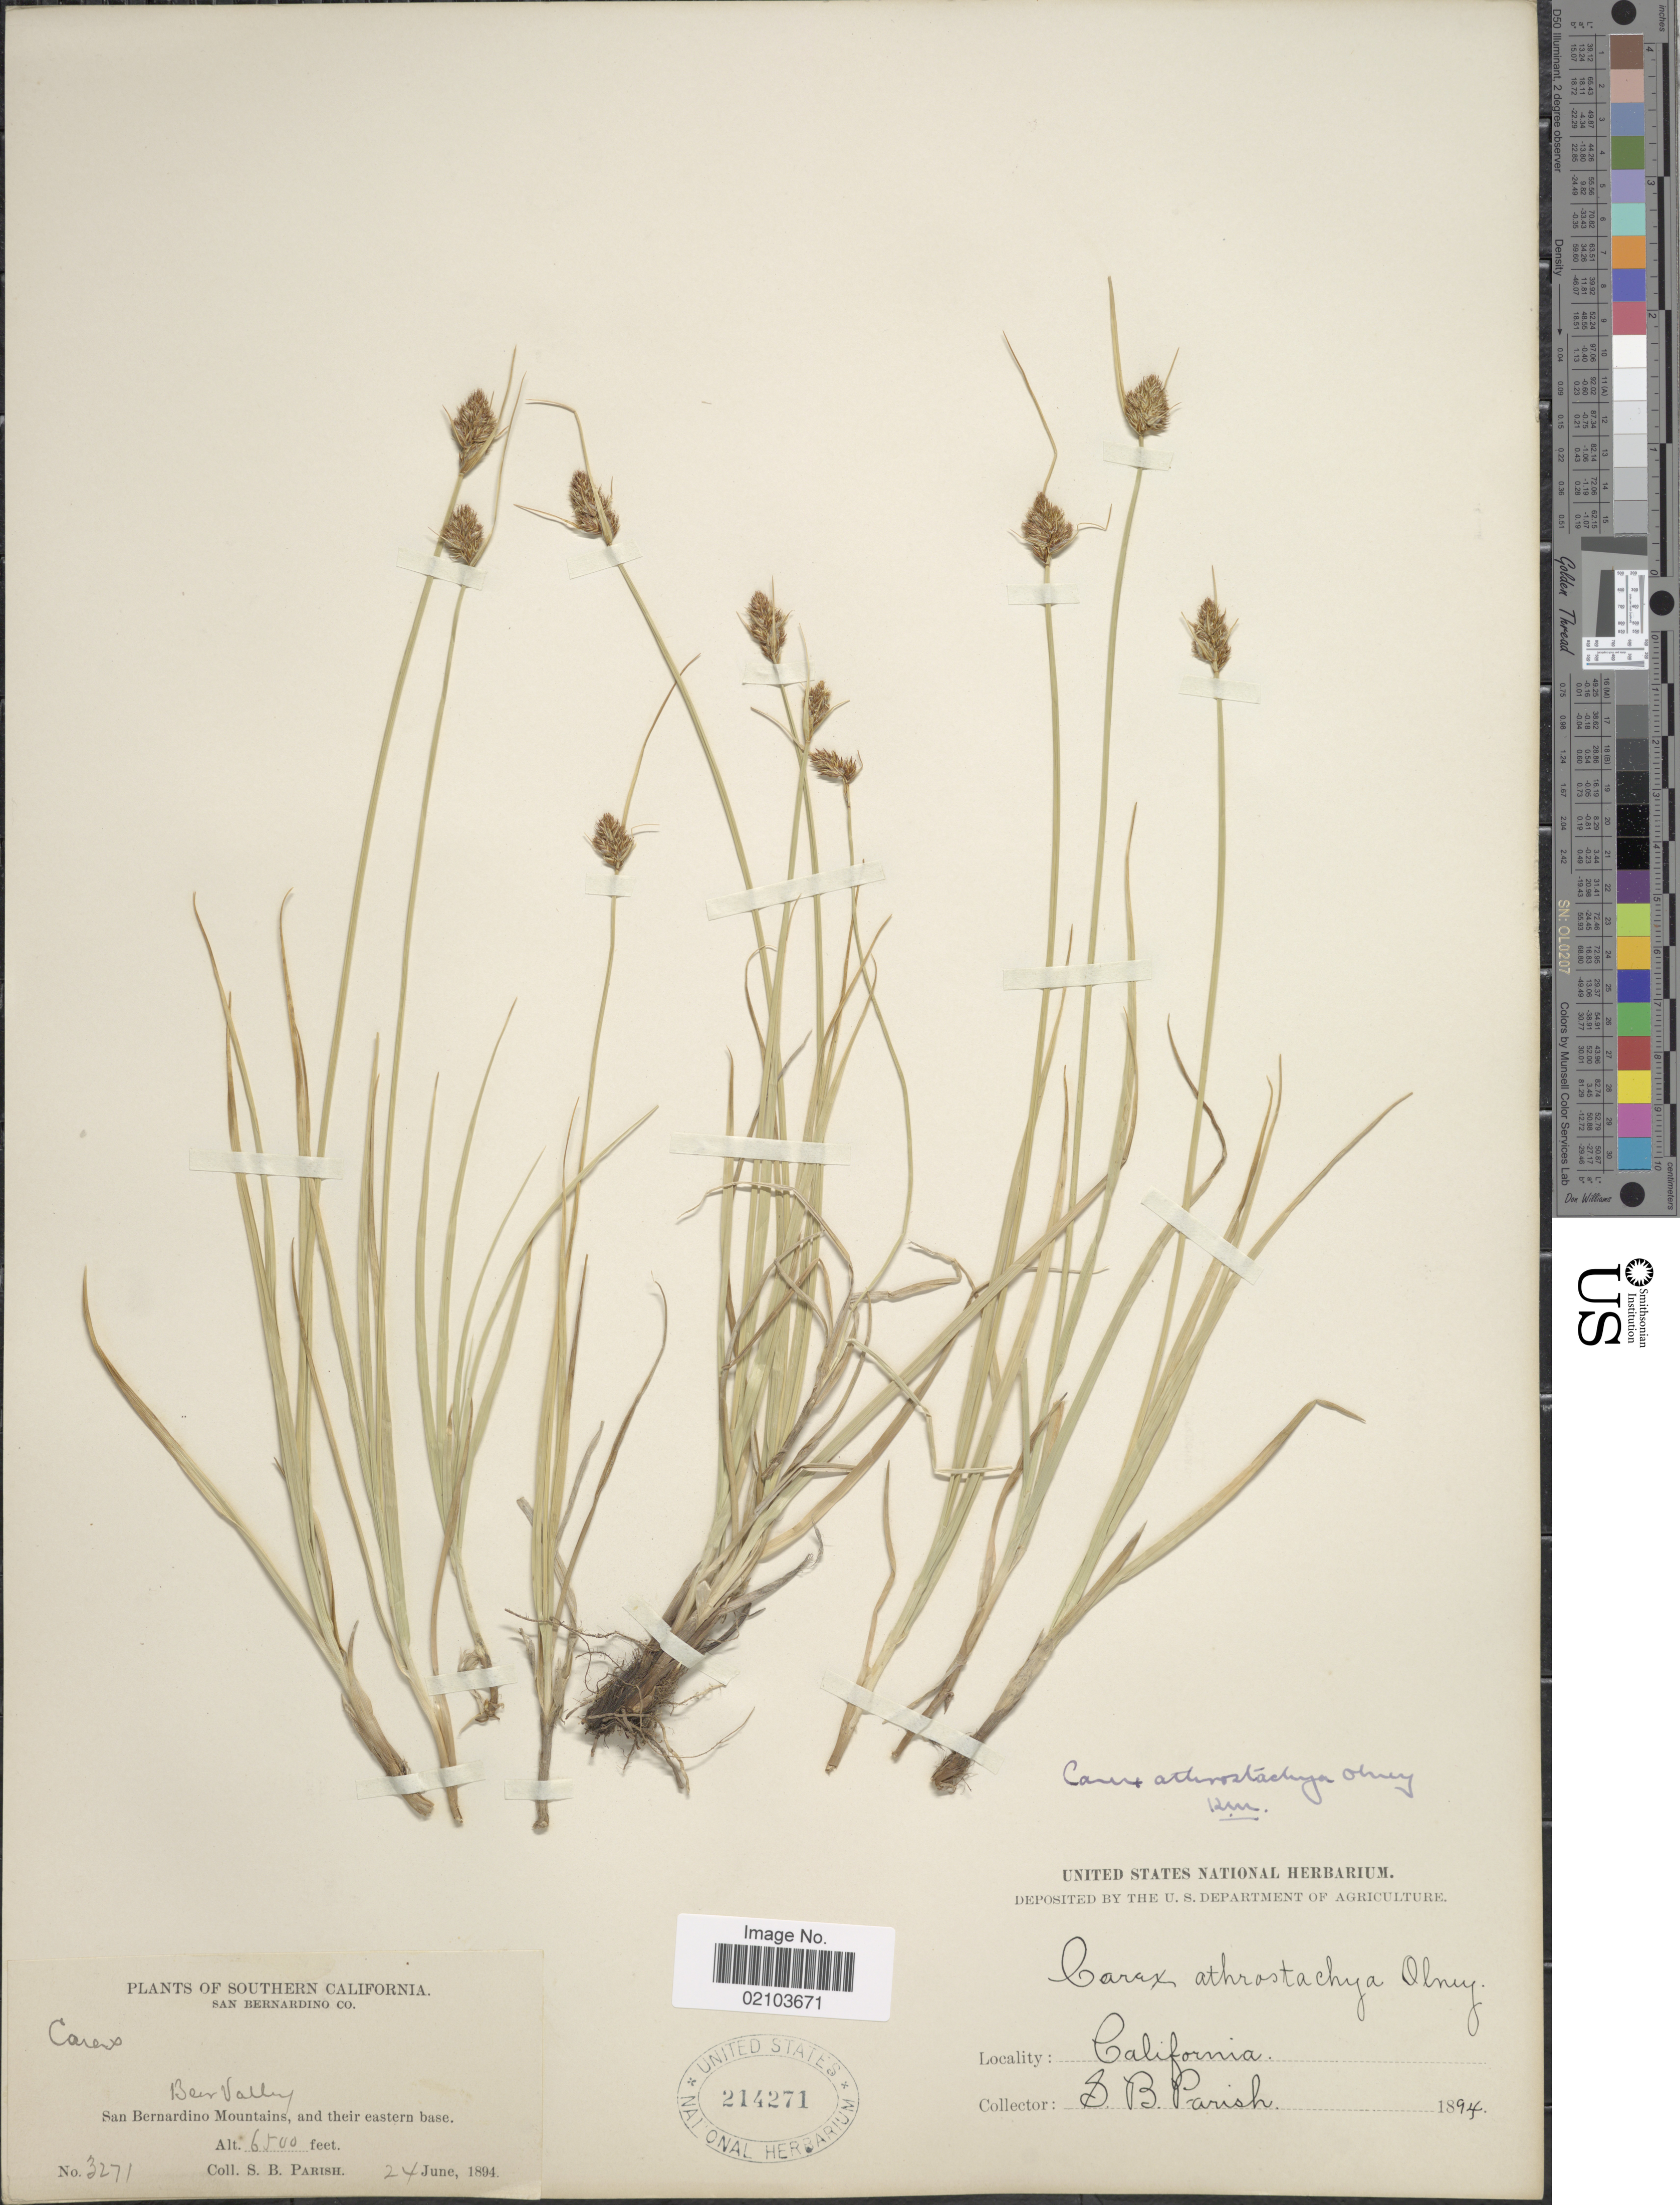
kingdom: Plantae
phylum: Tracheophyta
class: Liliopsida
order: Poales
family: Cyperaceae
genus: Carex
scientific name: Carex athrostachya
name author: Olney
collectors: S. B. Parish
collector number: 3271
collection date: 1894-06-24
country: United States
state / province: California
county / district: San Bernardino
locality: Southern California. San Bernardino Co. Beer Valley. San Bernardino Mountains, and their eastern base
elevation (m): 1981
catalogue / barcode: US 214271